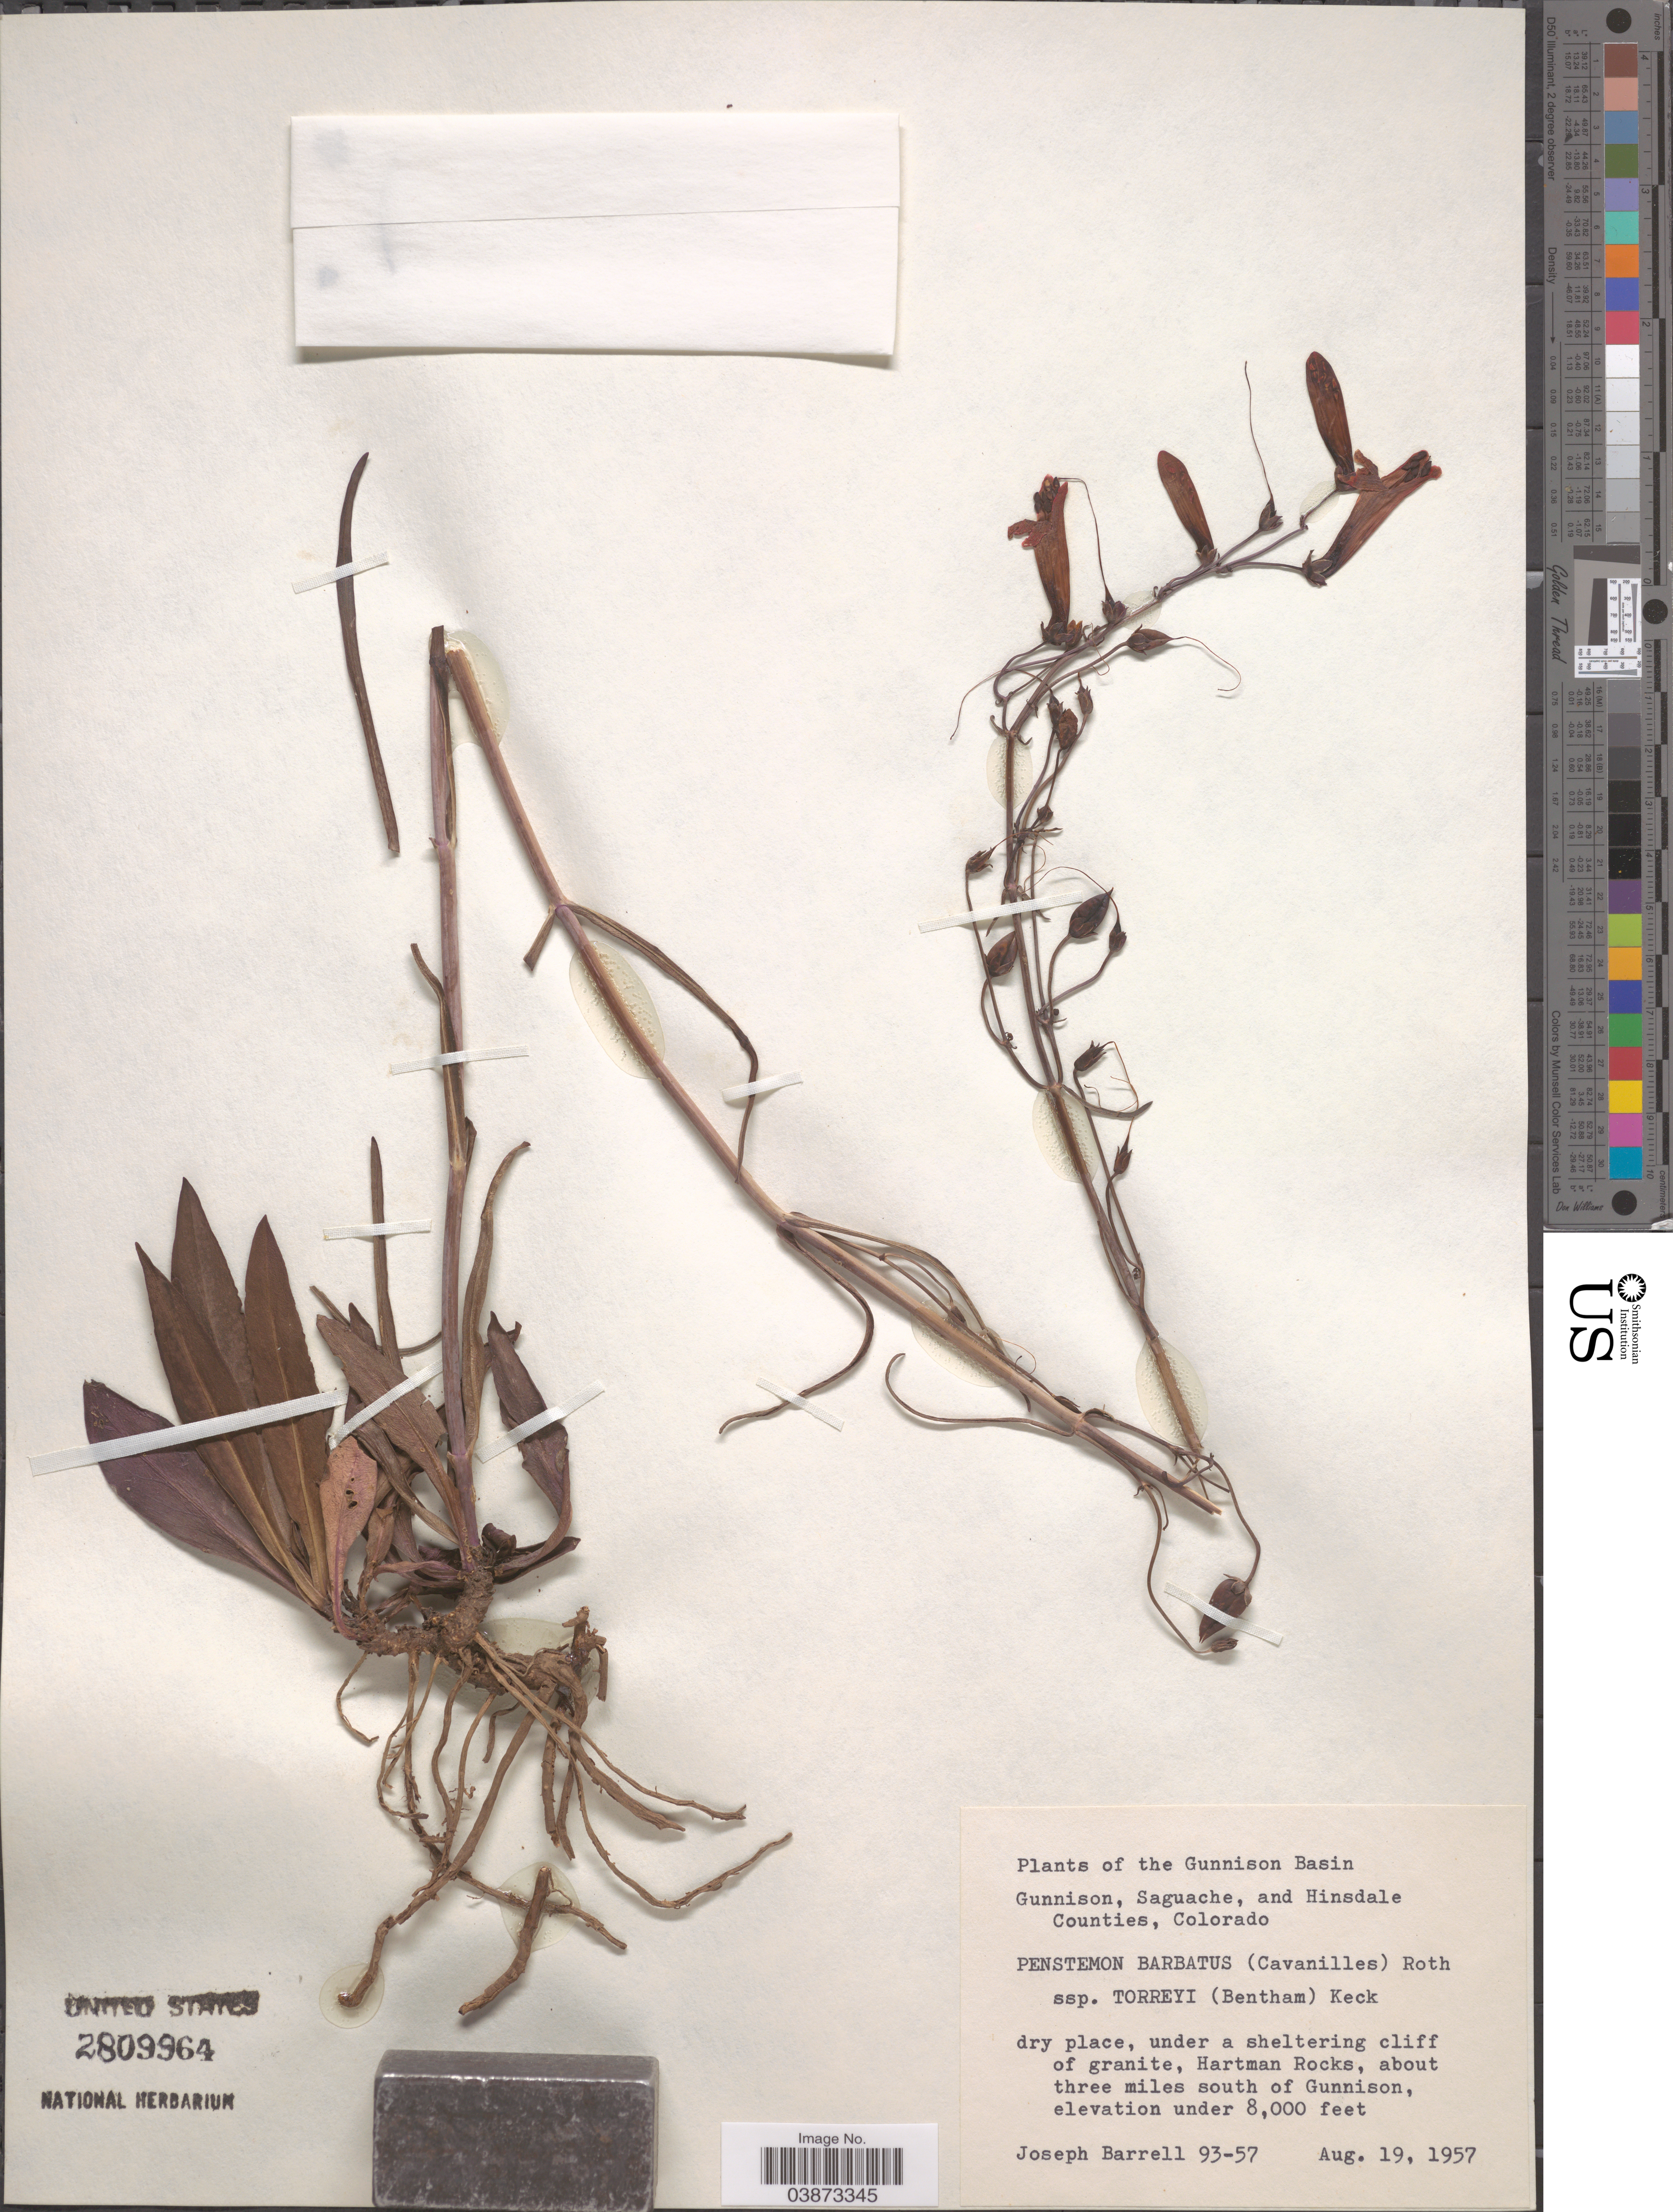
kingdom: Plantae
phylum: Tracheophyta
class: Magnoliopsida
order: Lamiales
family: Plantaginaceae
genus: Penstemon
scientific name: Penstemon barbatus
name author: (Cav.) Roth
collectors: J. Barrell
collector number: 93-57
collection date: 1957-08-19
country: United States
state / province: Colorado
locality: The Gunnison Basin. Gunnison County. Hartman Rocks, about three miles south of Gunnison.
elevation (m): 2438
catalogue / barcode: US 2809964